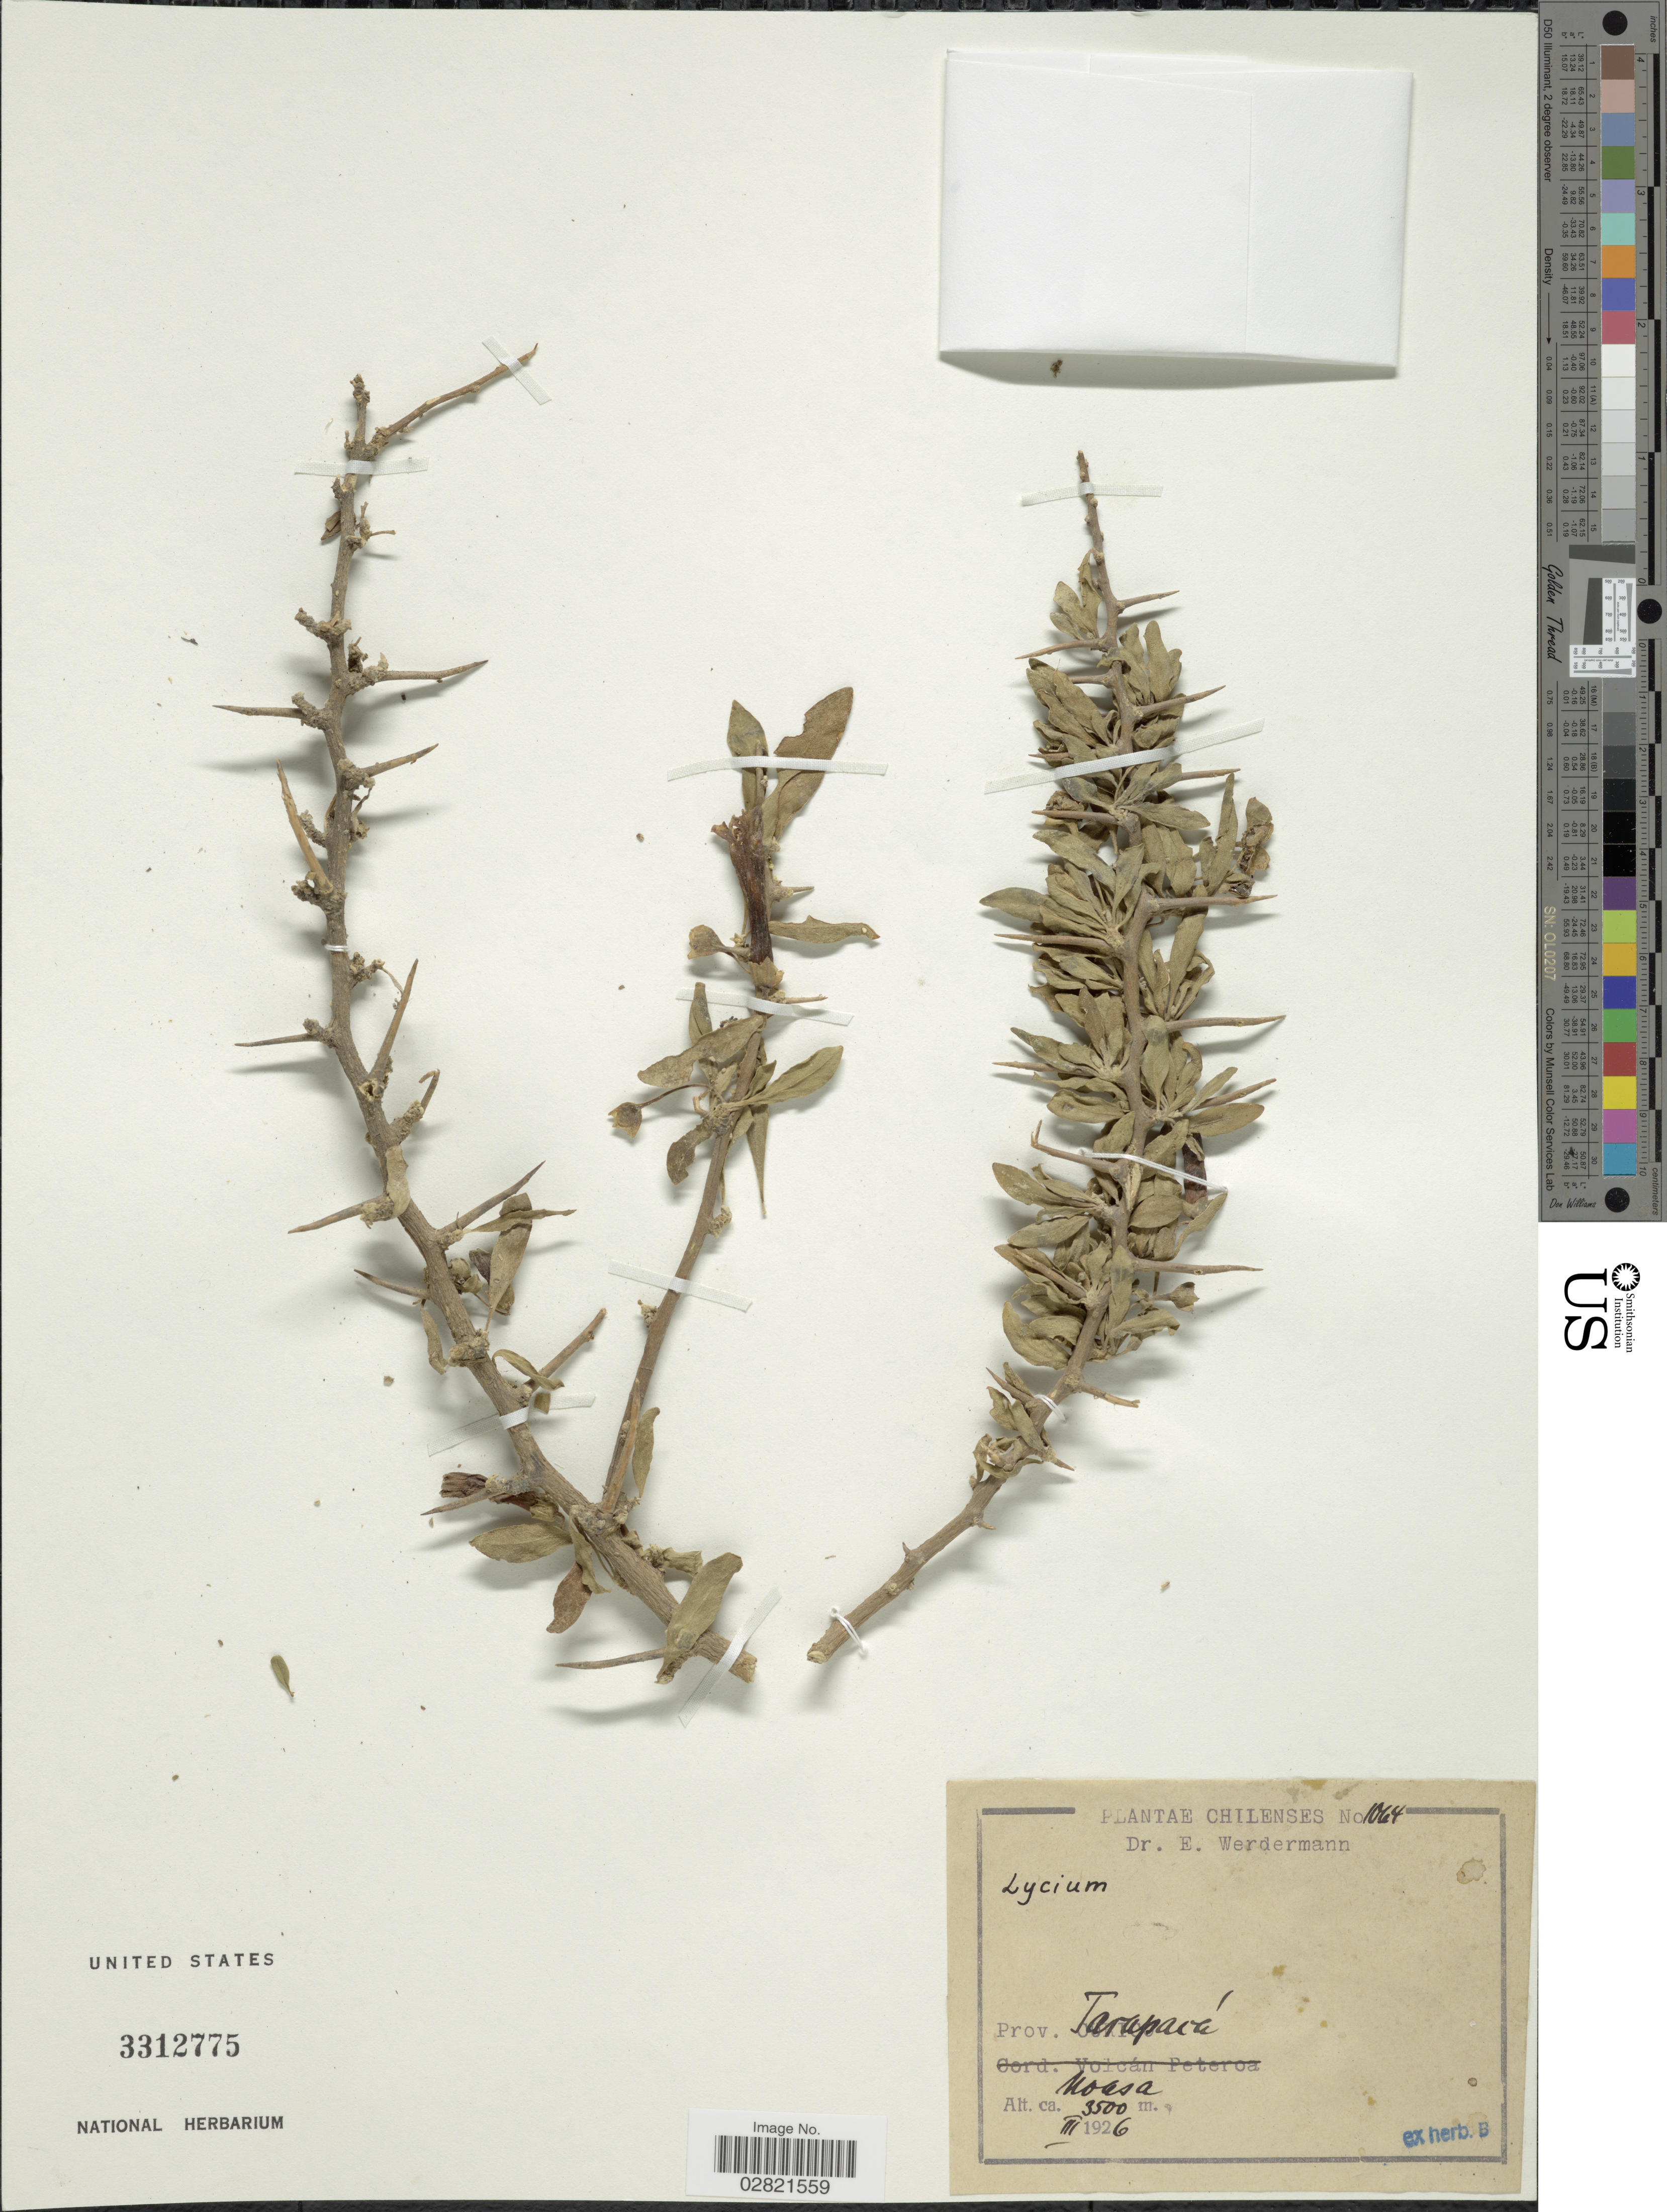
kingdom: Plantae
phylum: Tracheophyta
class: Magnoliopsida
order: Solanales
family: Solanaceae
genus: Lycium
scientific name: Lycium sp.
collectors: E. Werdermann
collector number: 1064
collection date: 1926-03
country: Chile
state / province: Tarapacá (I)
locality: Prov. Tarapacá. Noasa.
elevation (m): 3500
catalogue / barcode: US 3312775